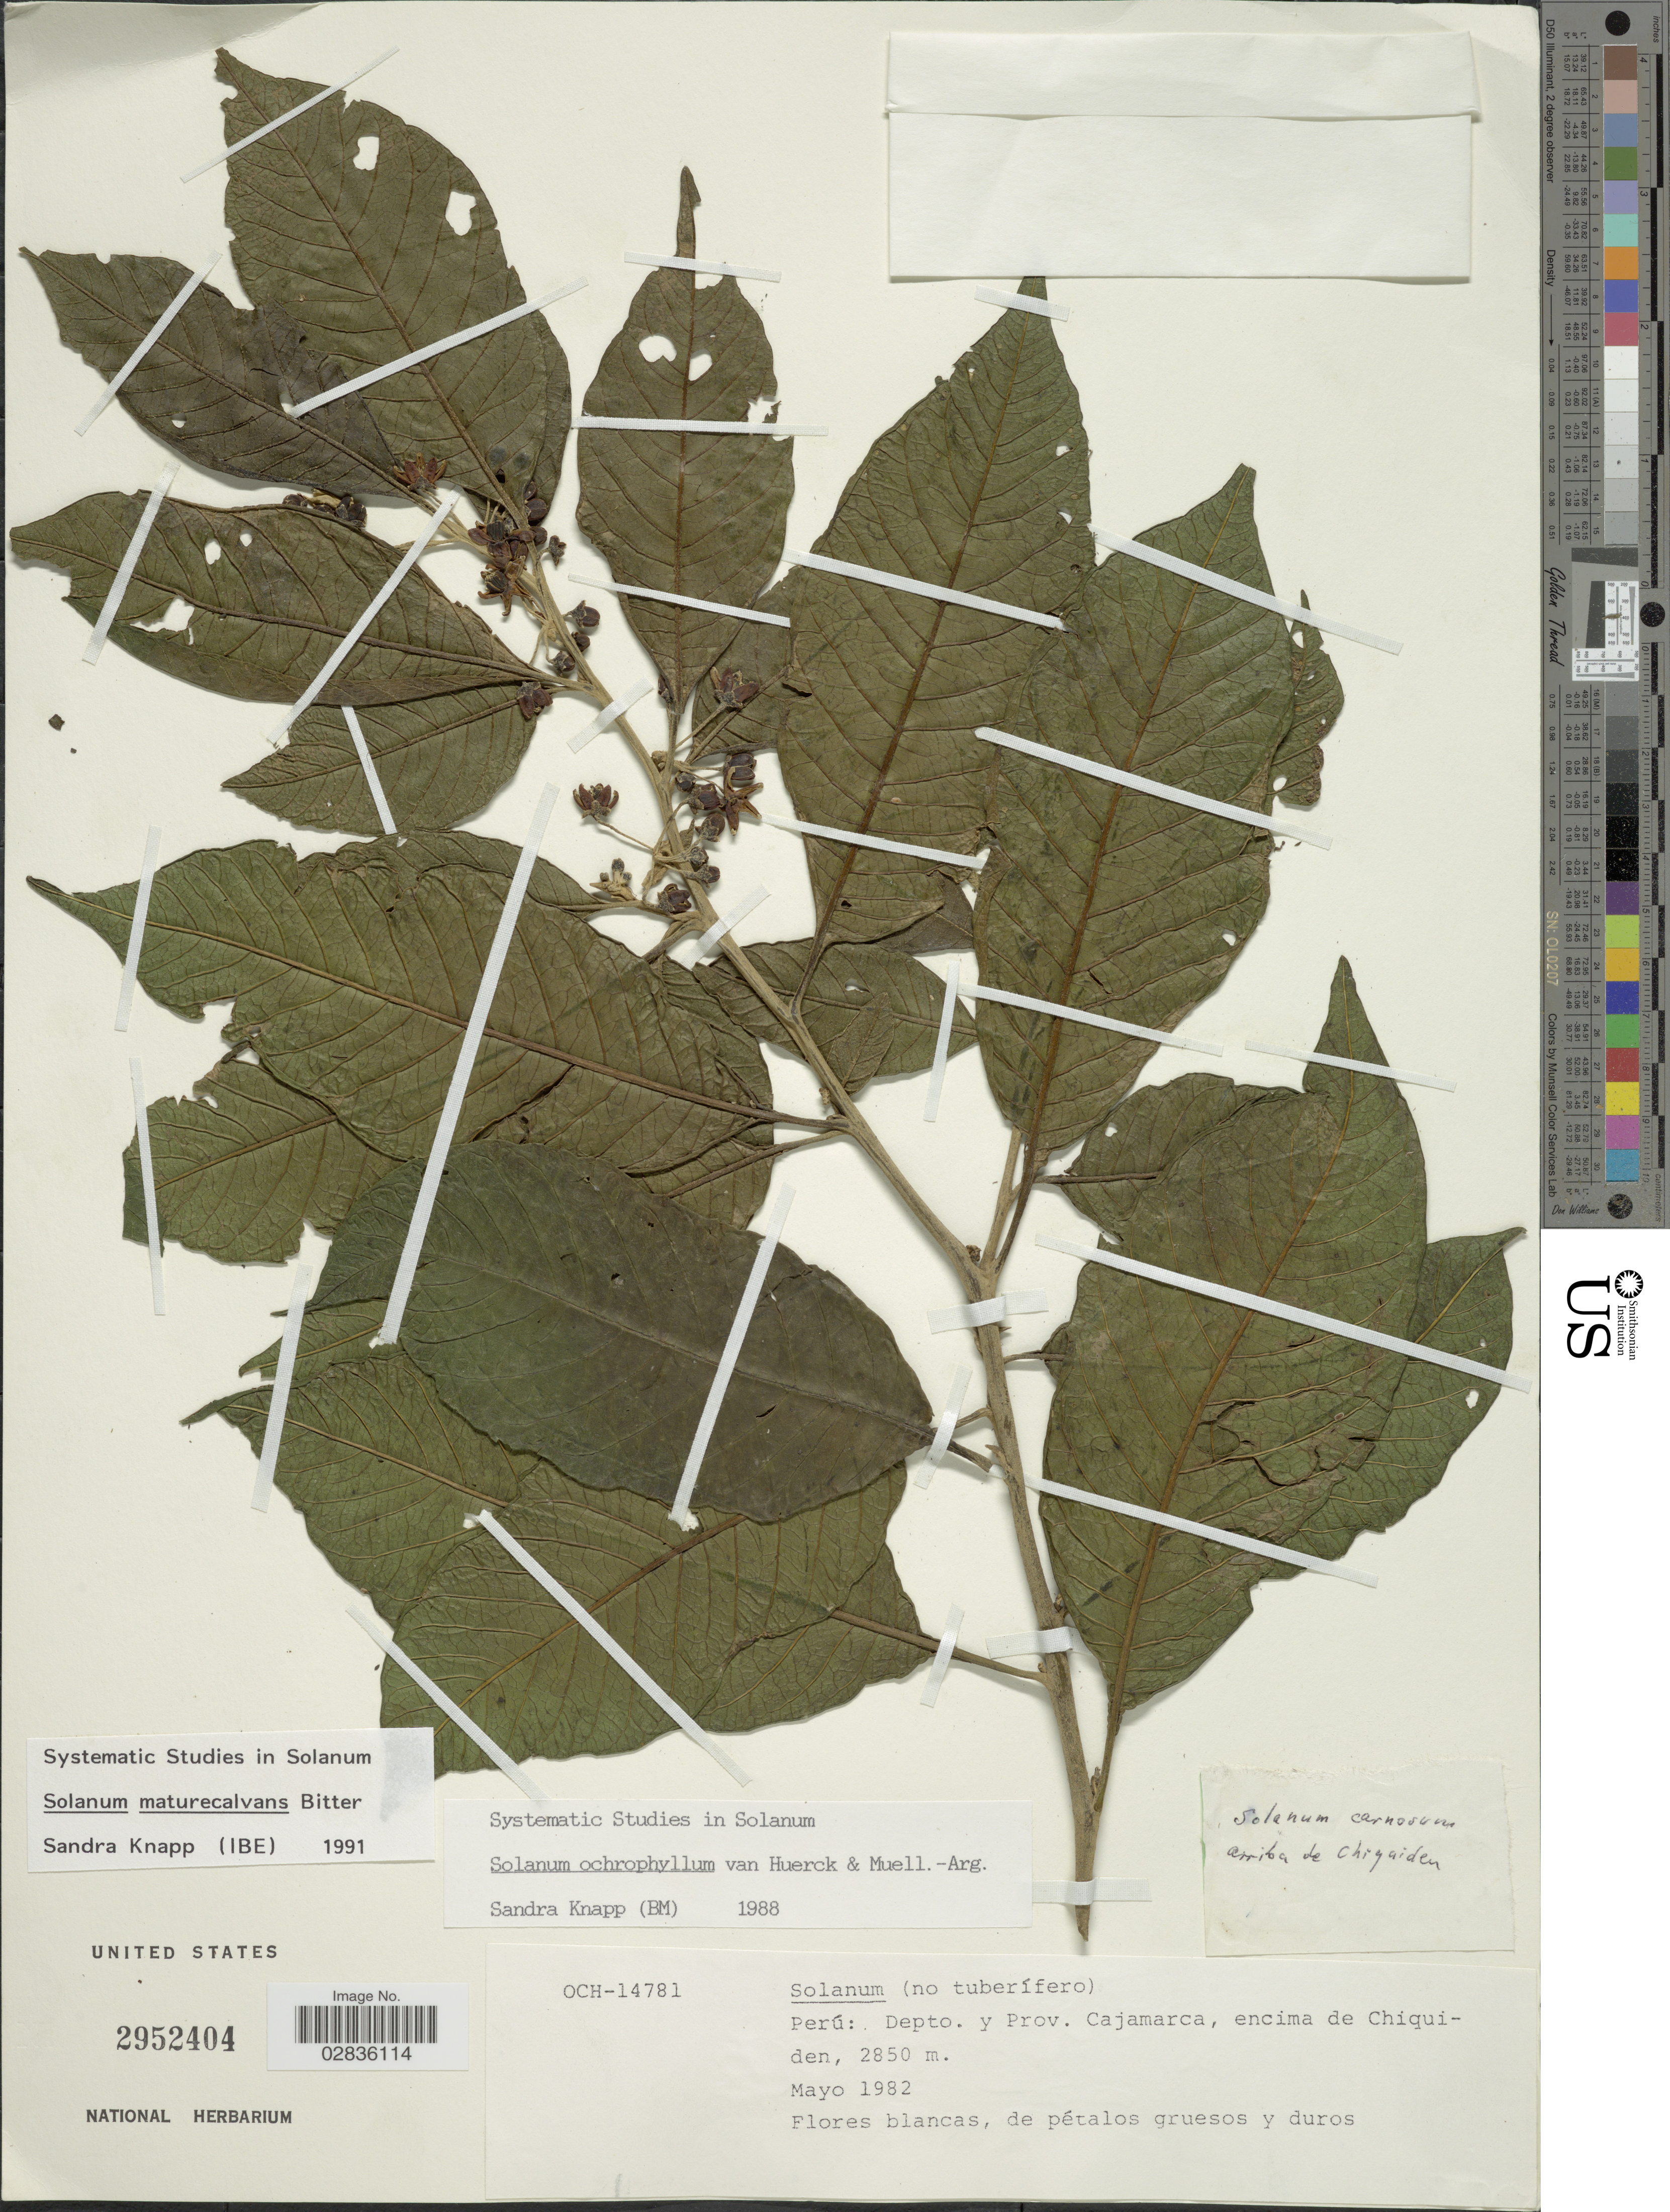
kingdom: Plantae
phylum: Tracheophyta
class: Magnoliopsida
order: Solanales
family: Solanaceae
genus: Solanum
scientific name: Solanum maturecalvans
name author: Bitter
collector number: OCH-14781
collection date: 1982-05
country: Peru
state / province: Cajamarca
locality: Depto. y Prov. Cajamarca, encima de Chiquiden.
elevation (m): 2850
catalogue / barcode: US 2952404